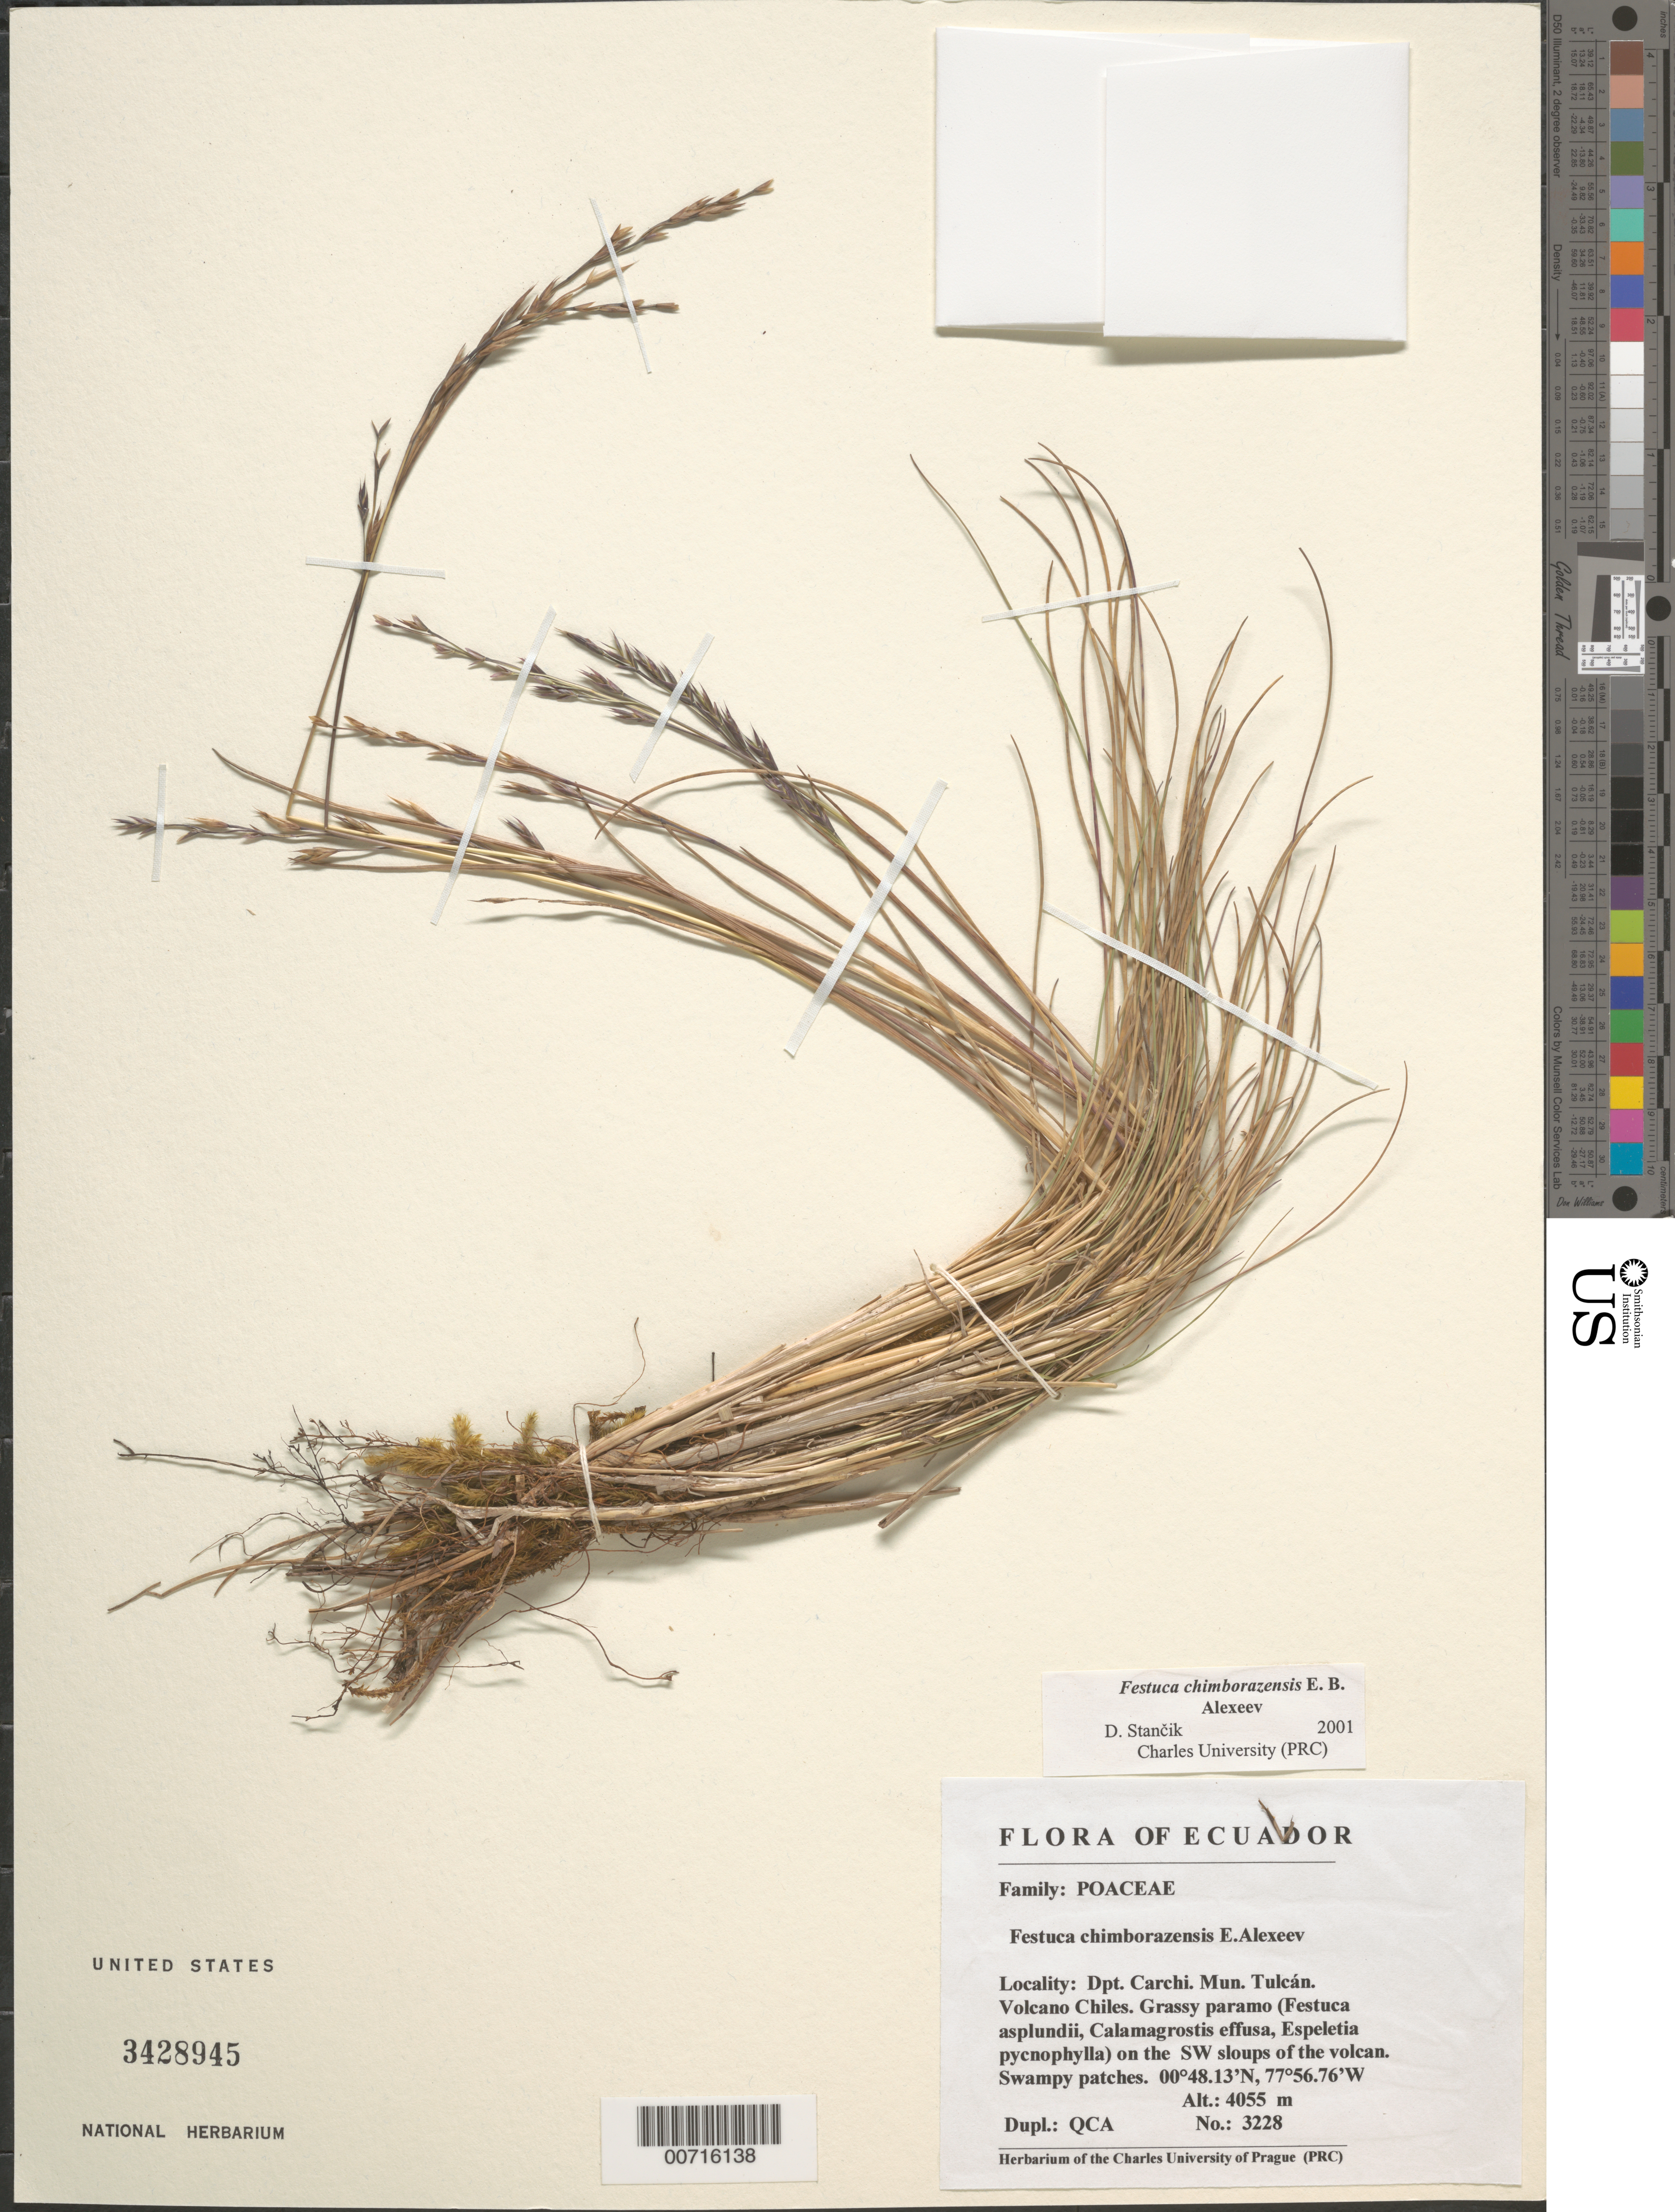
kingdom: Plantae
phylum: Tracheophyta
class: Liliopsida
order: Poales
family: Poaceae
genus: Festuca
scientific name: Festuca chimborazensis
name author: E.B. Alexeev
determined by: Stancik, D.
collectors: D. Stancik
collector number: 3228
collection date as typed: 20 Jun 1999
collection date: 1999-06-20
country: Ecuador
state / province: Carchi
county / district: Tulcan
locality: Volcano Chiles. On the SW slopes of the volcano.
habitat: Grassy paramo. Swampy patches. Festuca asplundii, Calamagrostis effusa, Espeletia pycnophylla.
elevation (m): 4055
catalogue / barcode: US 3428945